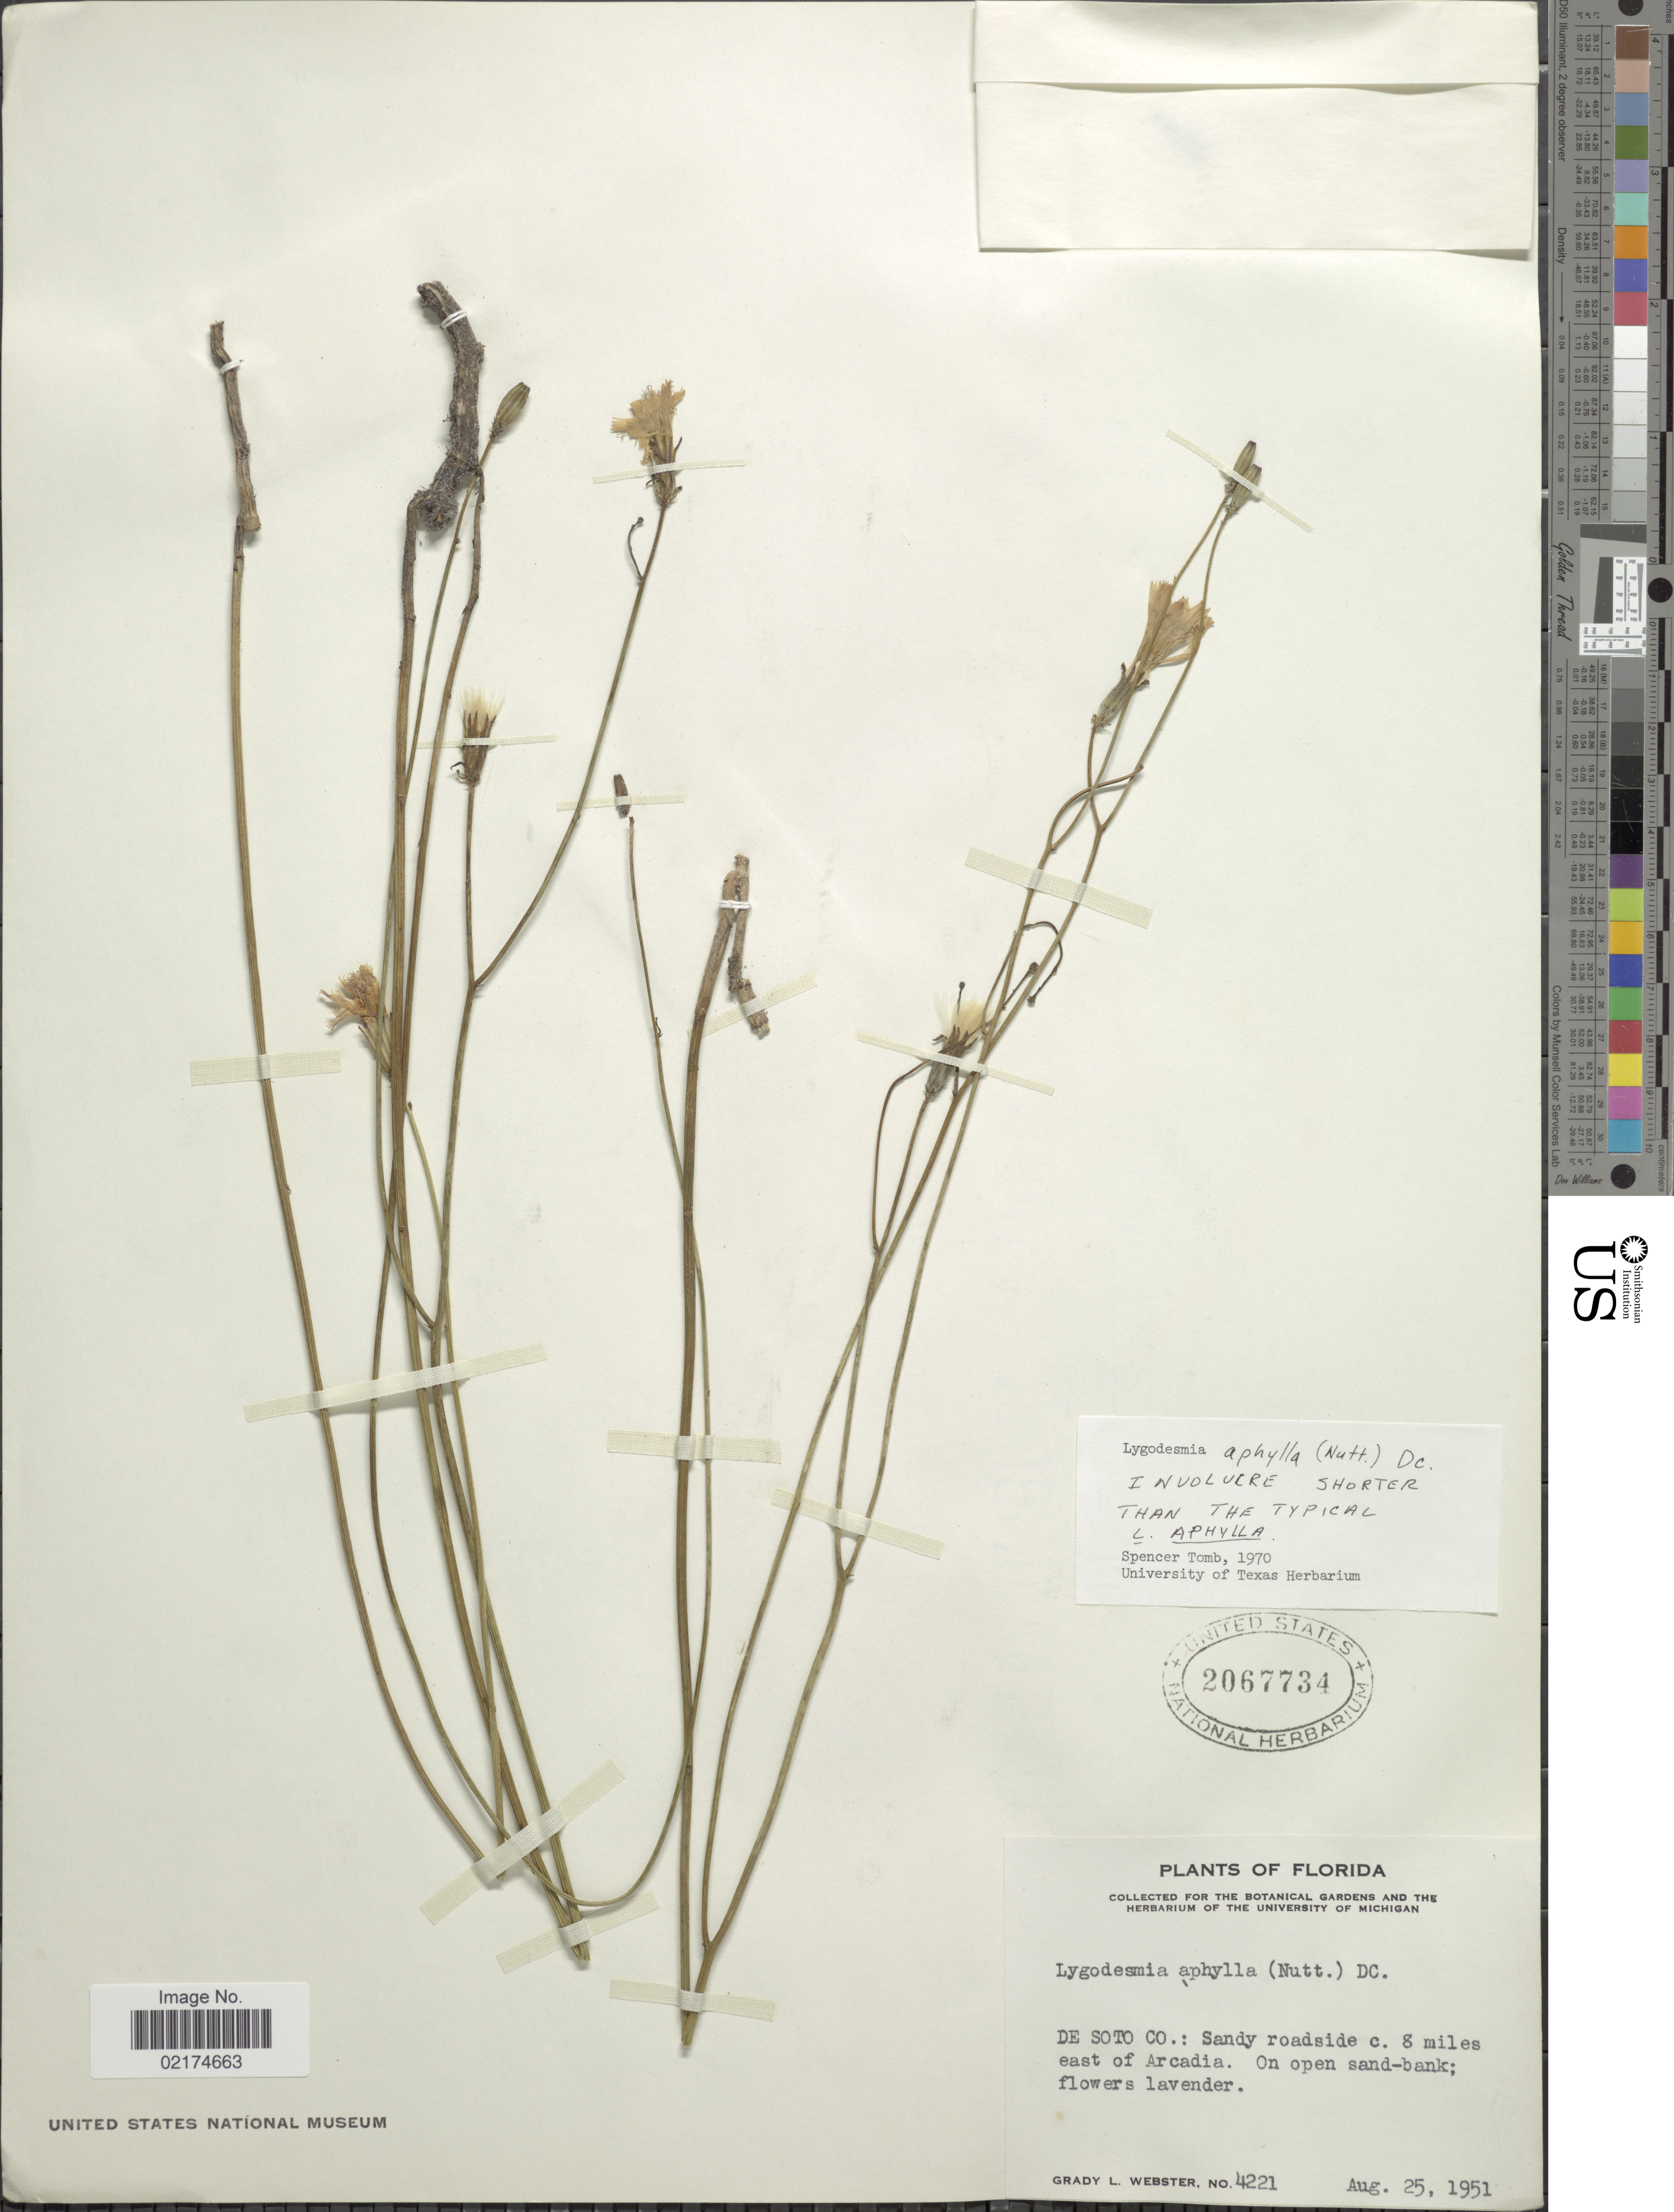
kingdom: Plantae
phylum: Tracheophyta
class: Magnoliopsida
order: Asterales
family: Asteraceae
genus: Lygodesmia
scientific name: Lygodesmia aphylla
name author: (Nutt.) DC.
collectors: G. L. Webster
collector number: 4221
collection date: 1951-08-25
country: United States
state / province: Florida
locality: De Soto Co.: Sandy roadside c. 8 miles east of Arcadia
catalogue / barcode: US 2067734